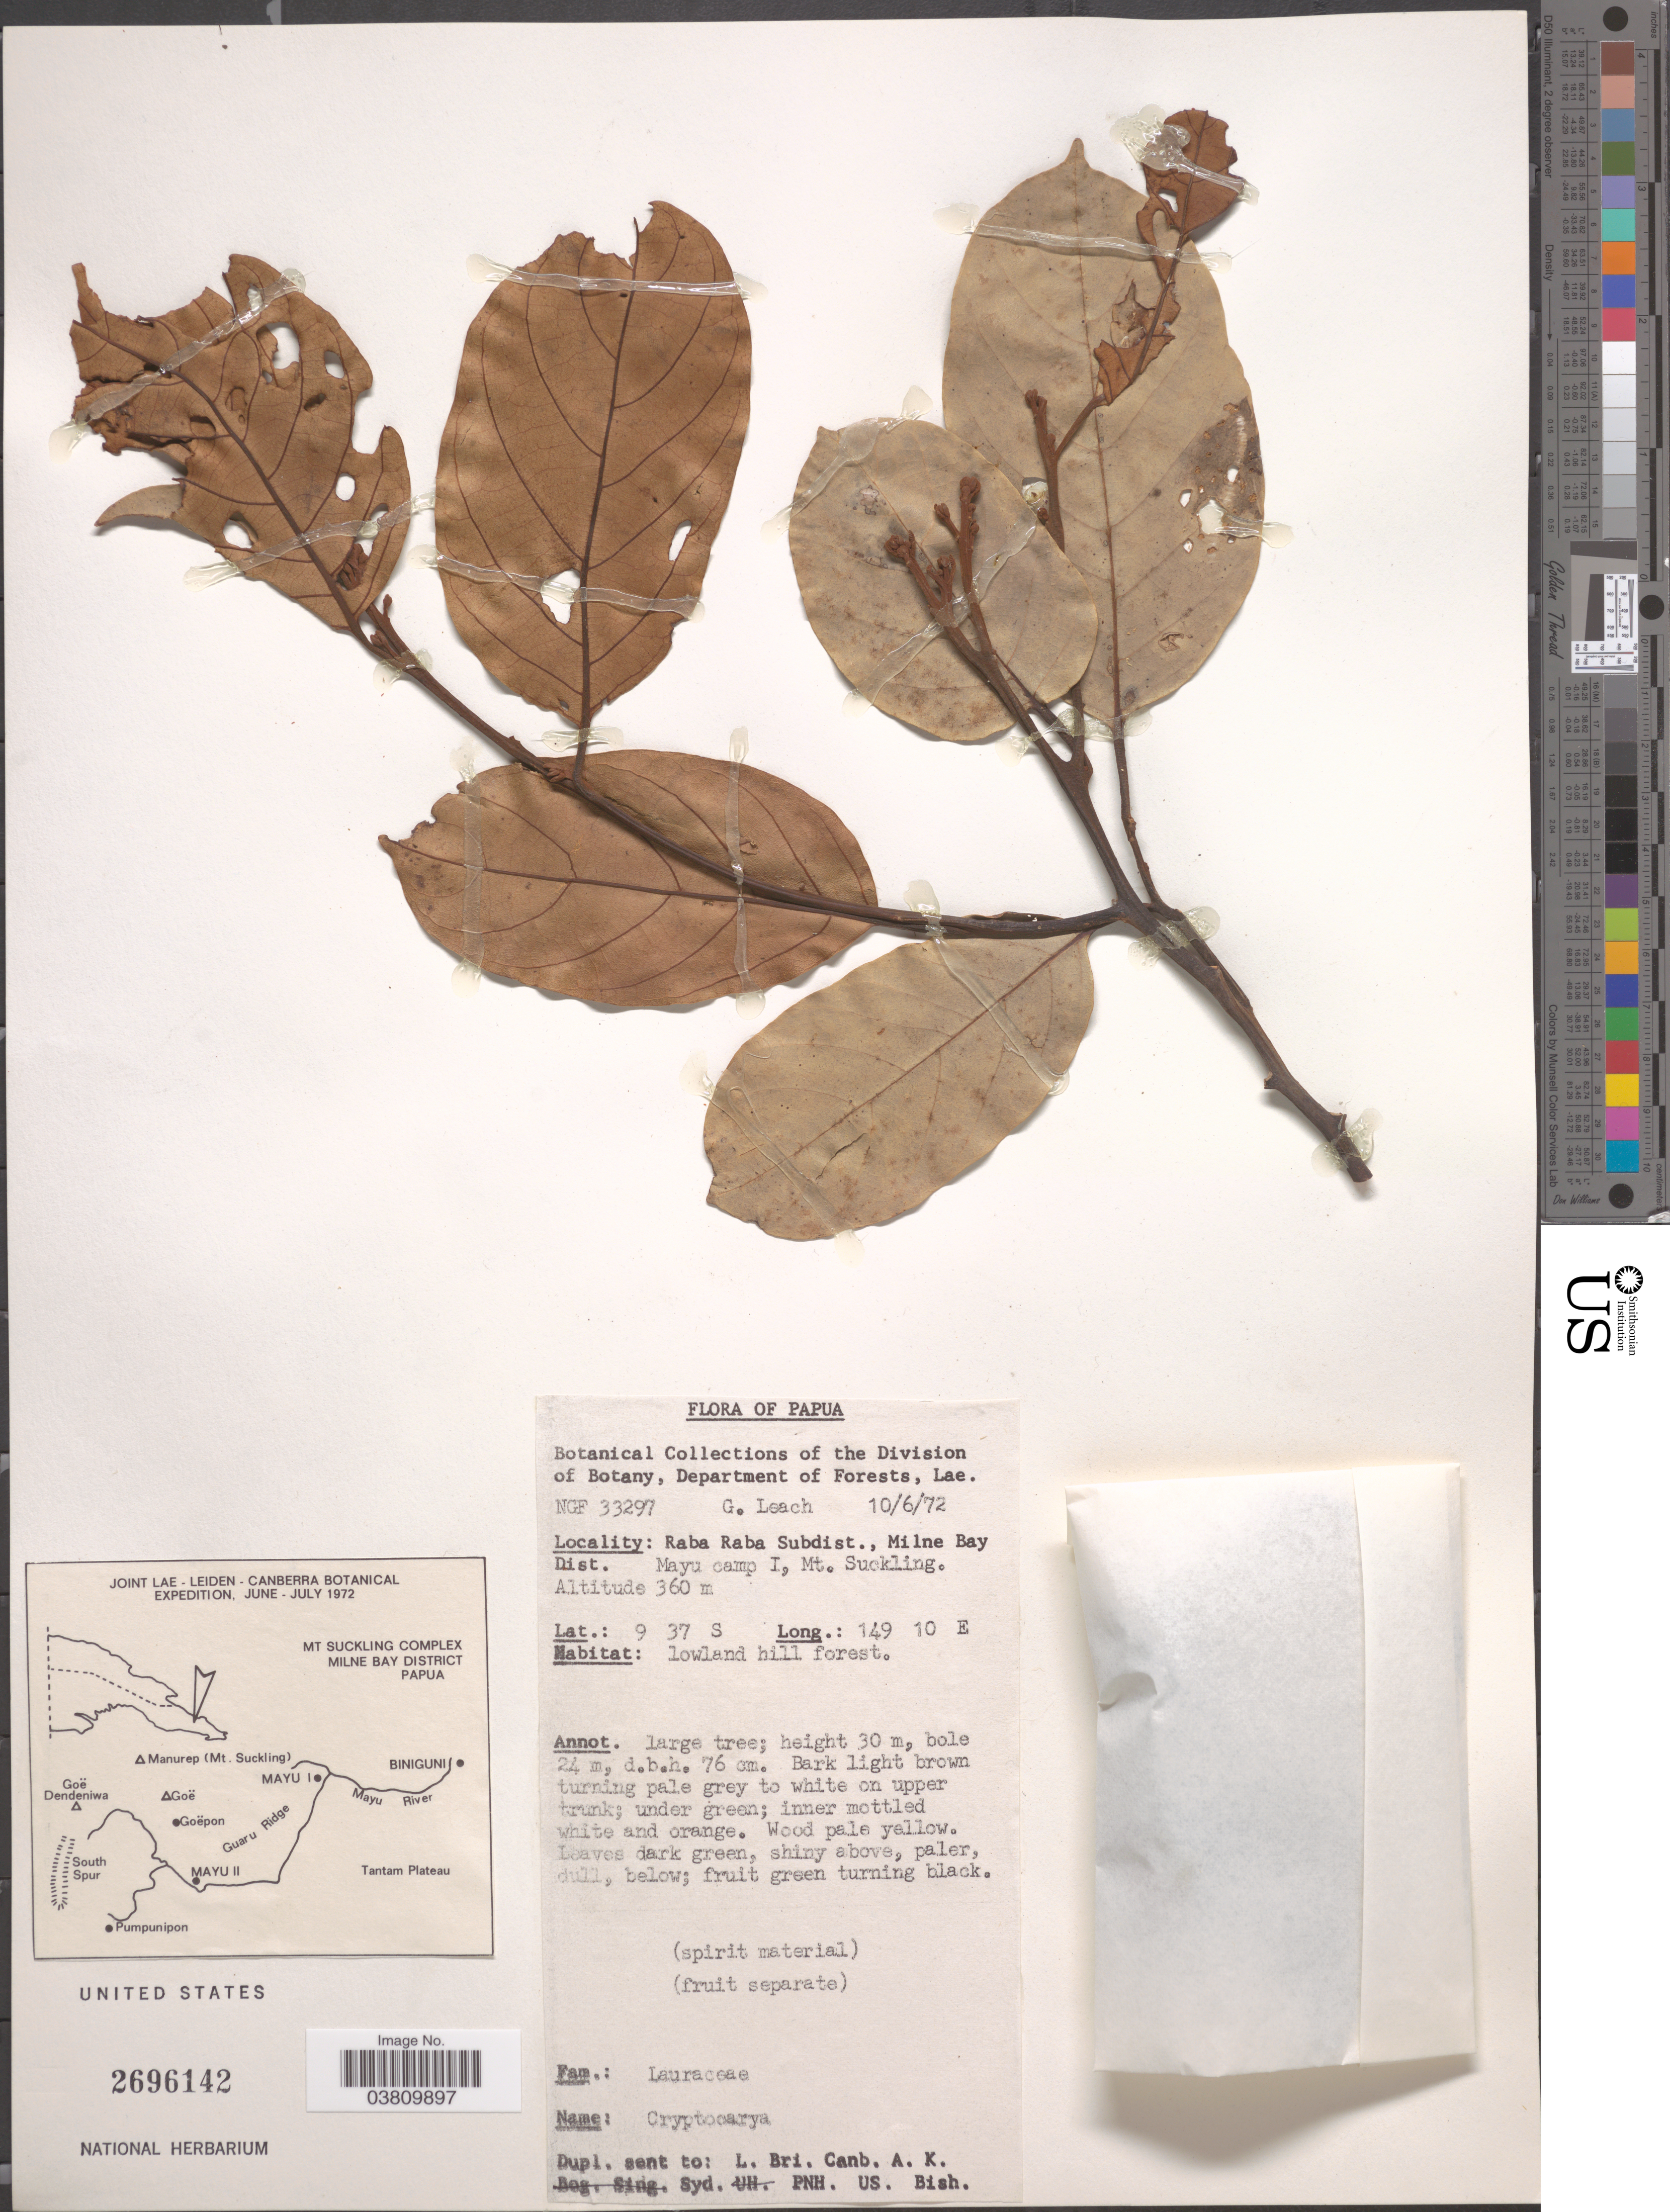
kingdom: Plantae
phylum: Tracheophyta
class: Magnoliopsida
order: Laurales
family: Lauraceae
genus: Cryptocarya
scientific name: Cryptocarya sp.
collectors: G. Leach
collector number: NGF 33297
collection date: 1972-06-10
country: Papua New Guinea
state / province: Milne Bay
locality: Papua. Raba Raba Subdist., Milne Bay Dist. Mayu camp I, Mt. Suckling.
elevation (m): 360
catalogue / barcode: US 2696142